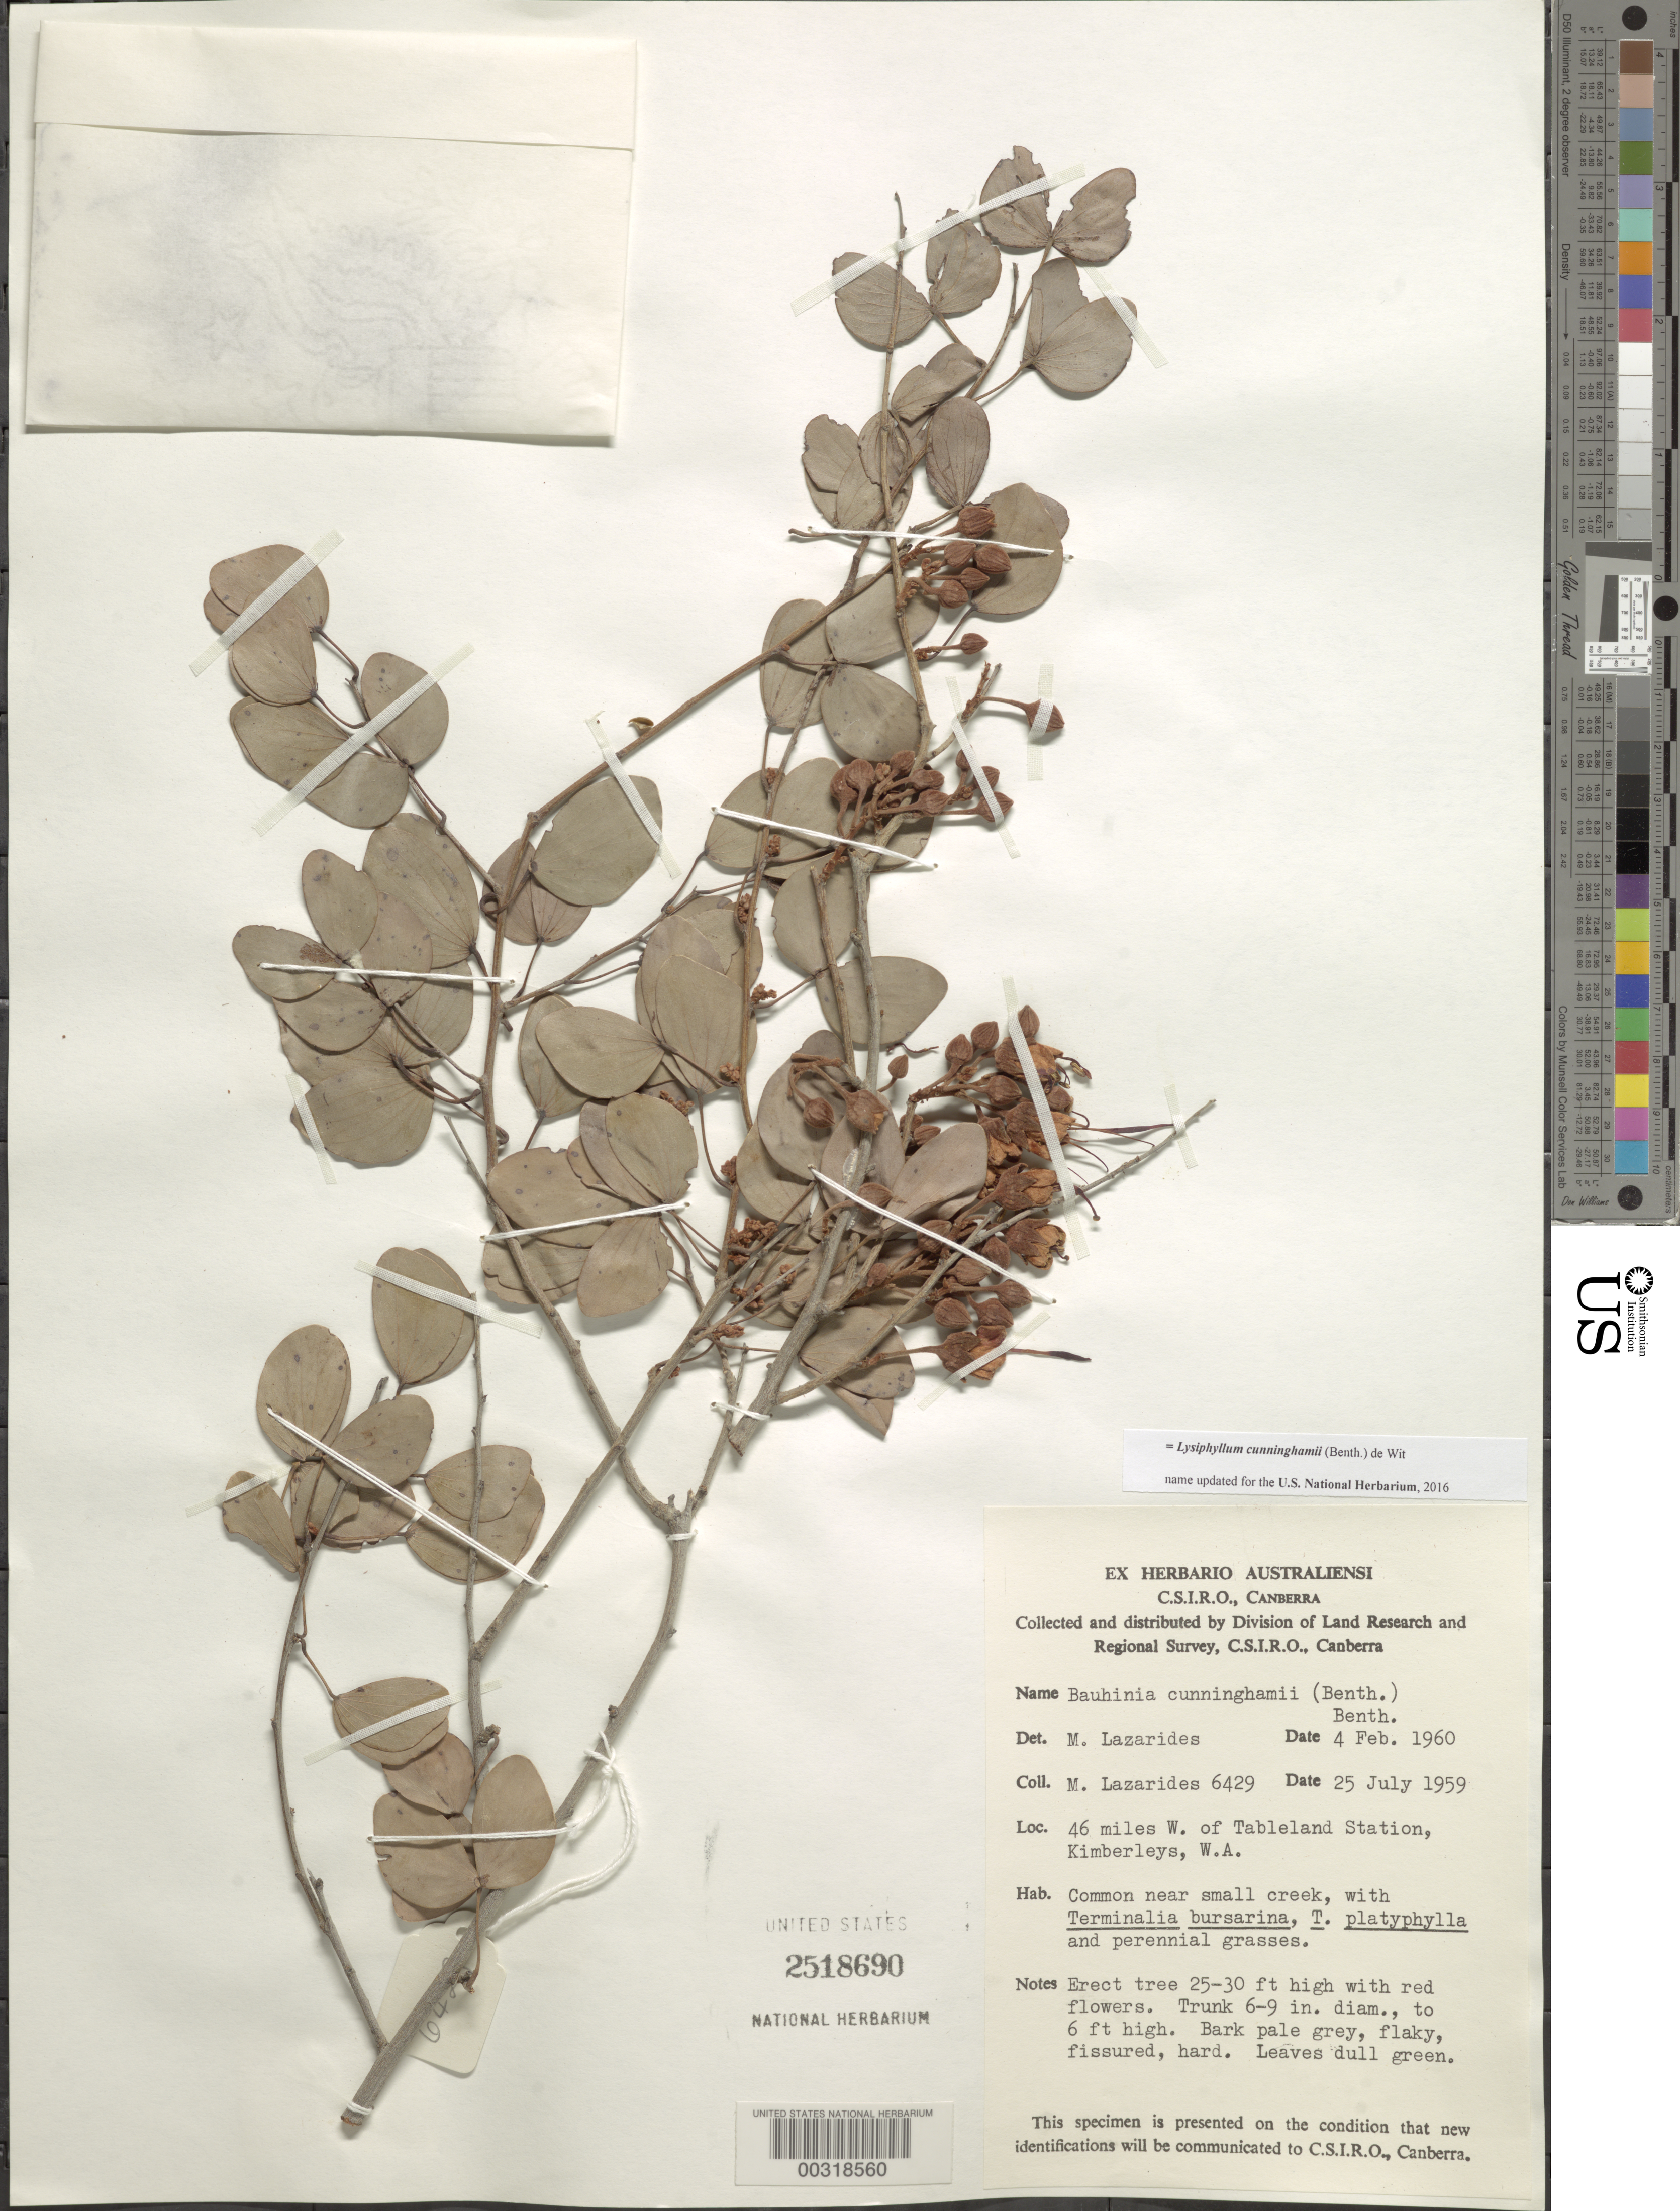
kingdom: Plantae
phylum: Tracheophyta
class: Magnoliopsida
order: Fabales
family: Fabaceae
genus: Tessmannia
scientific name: Tessmannia dewildemaniana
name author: Harms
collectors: M. Lazarides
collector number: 6429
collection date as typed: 25 Jul 1959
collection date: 1959-07-25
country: Australia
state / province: Western Australia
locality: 46 mi w of tableland station, kimberleys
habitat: Near small creek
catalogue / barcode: US 2518690